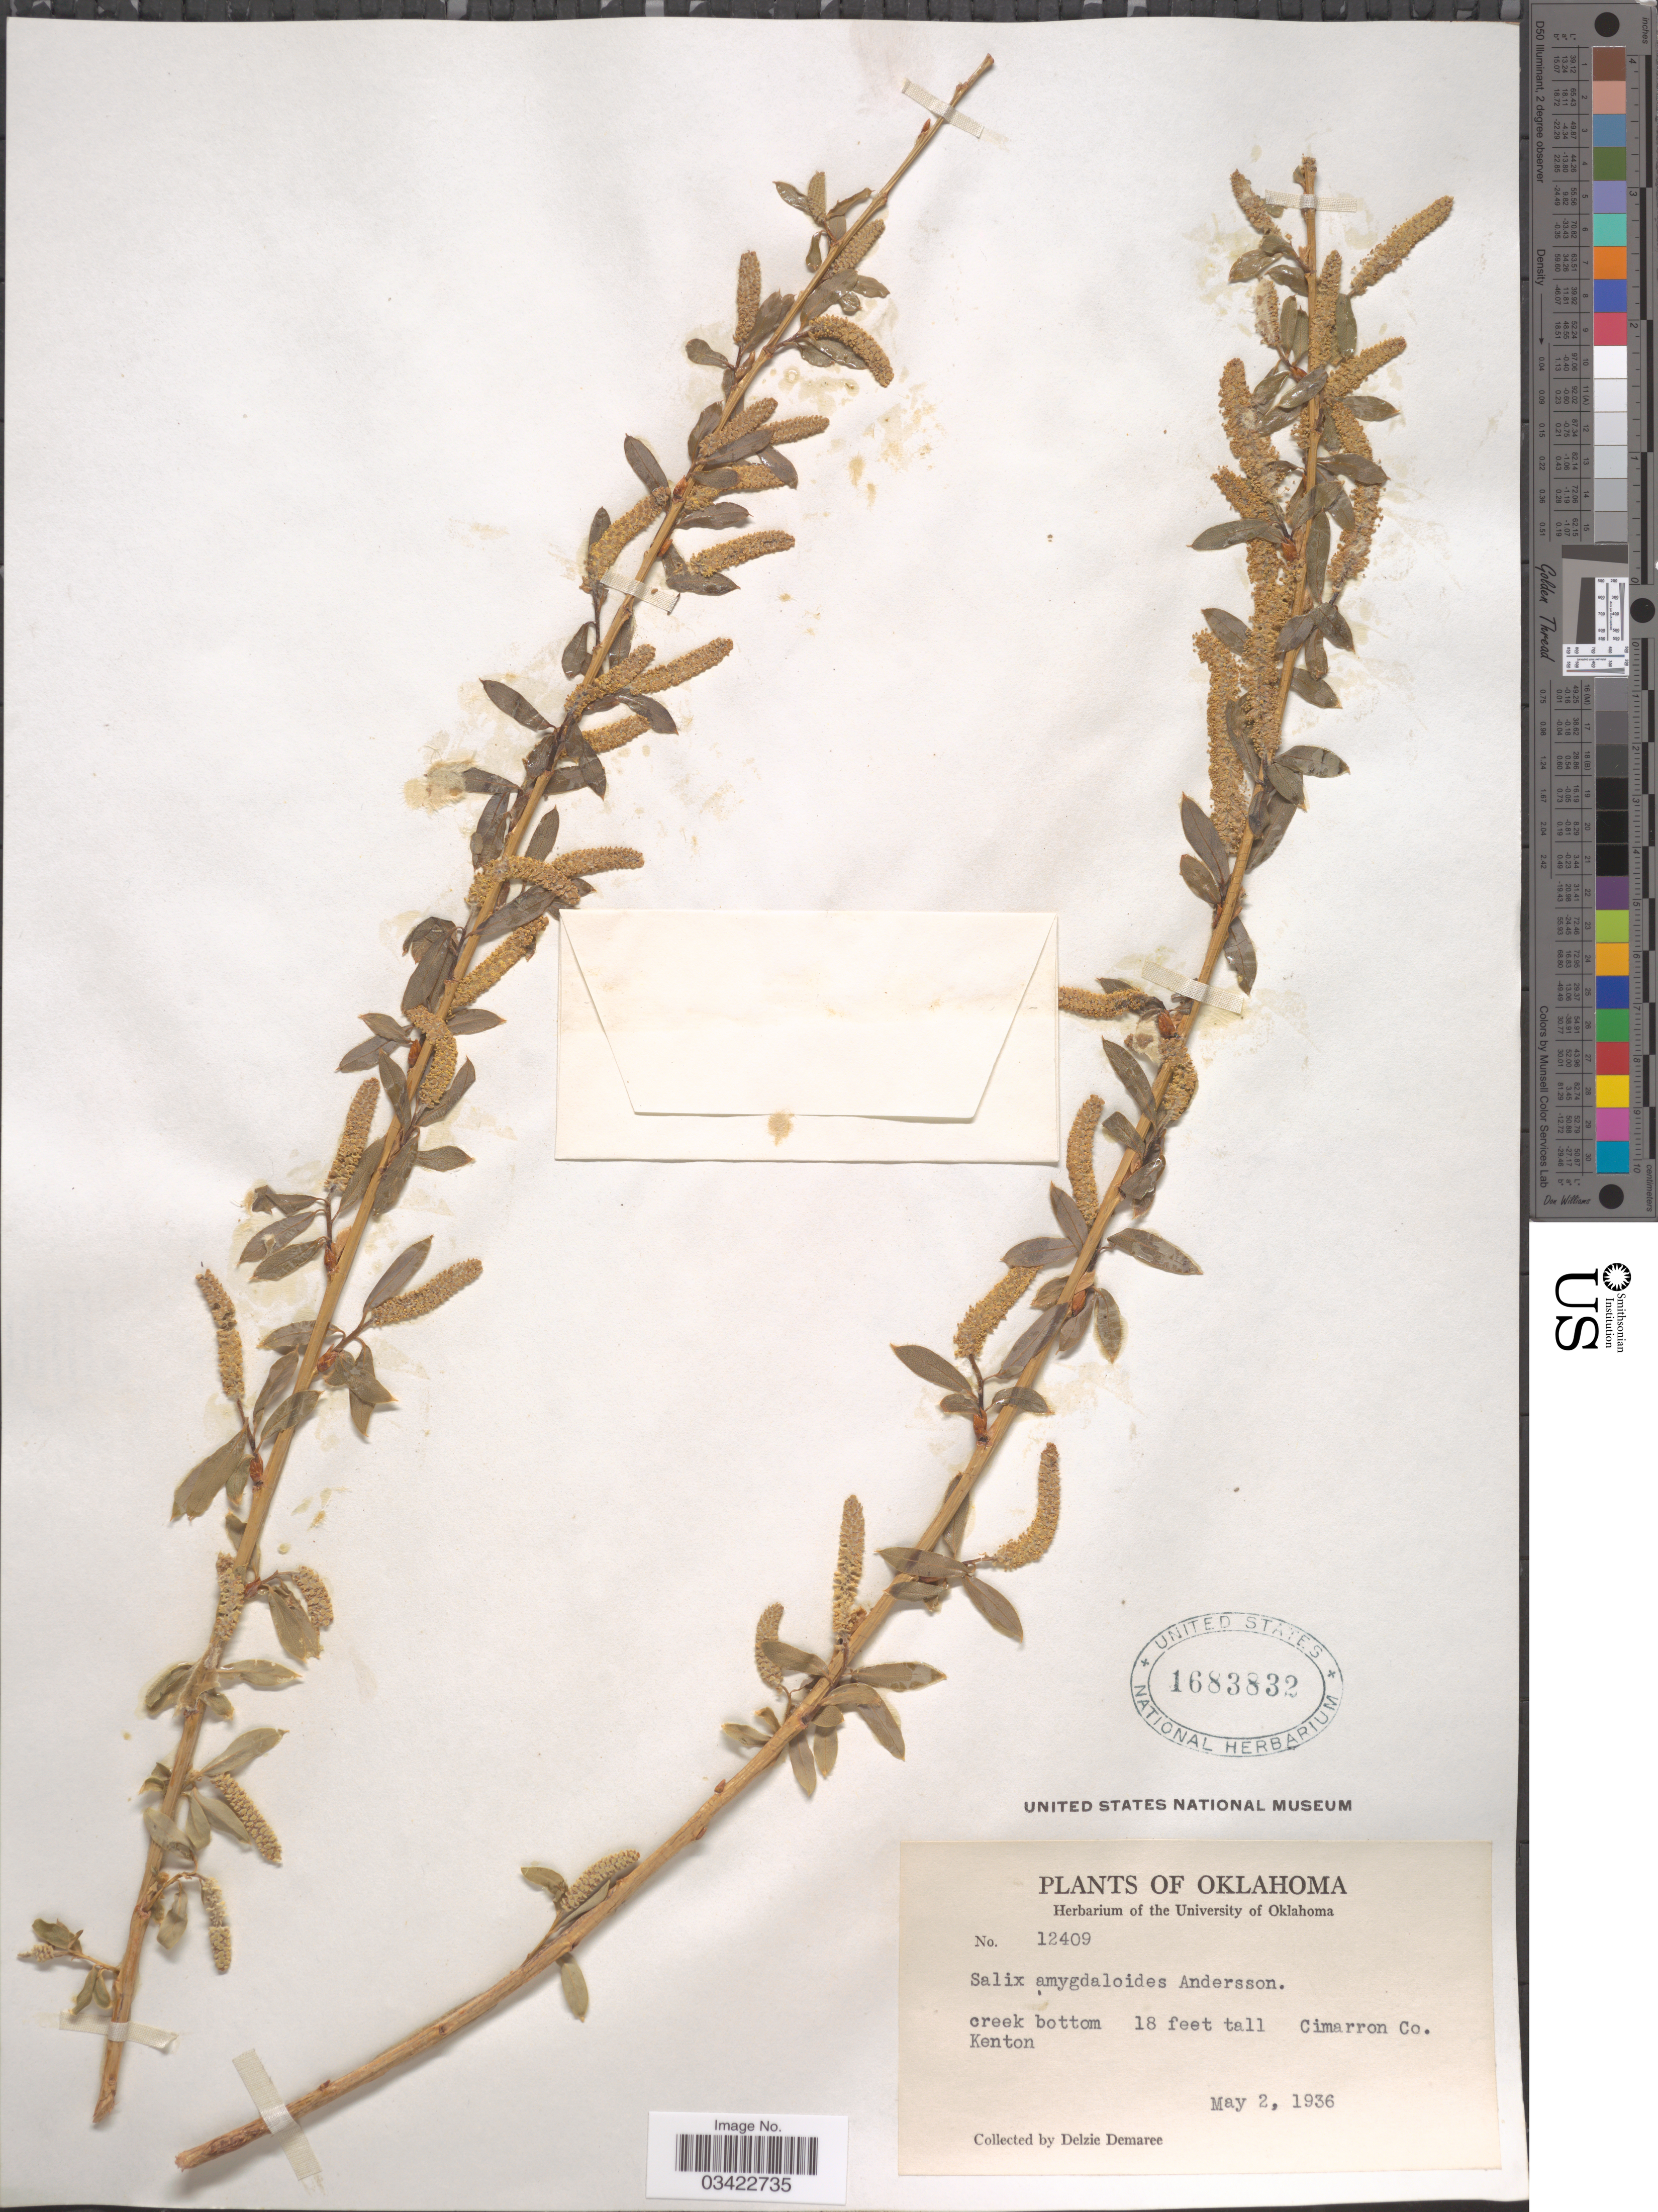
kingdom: Plantae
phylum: Tracheophyta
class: Magnoliopsida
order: Malpighiales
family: Salicaceae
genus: Salix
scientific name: Salix amygdaloides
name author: Andersson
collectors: D. Demaree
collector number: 12409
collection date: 1936-05-02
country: United States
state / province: Oklahoma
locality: Cimarron Co., Kenton.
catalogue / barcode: US 1683832